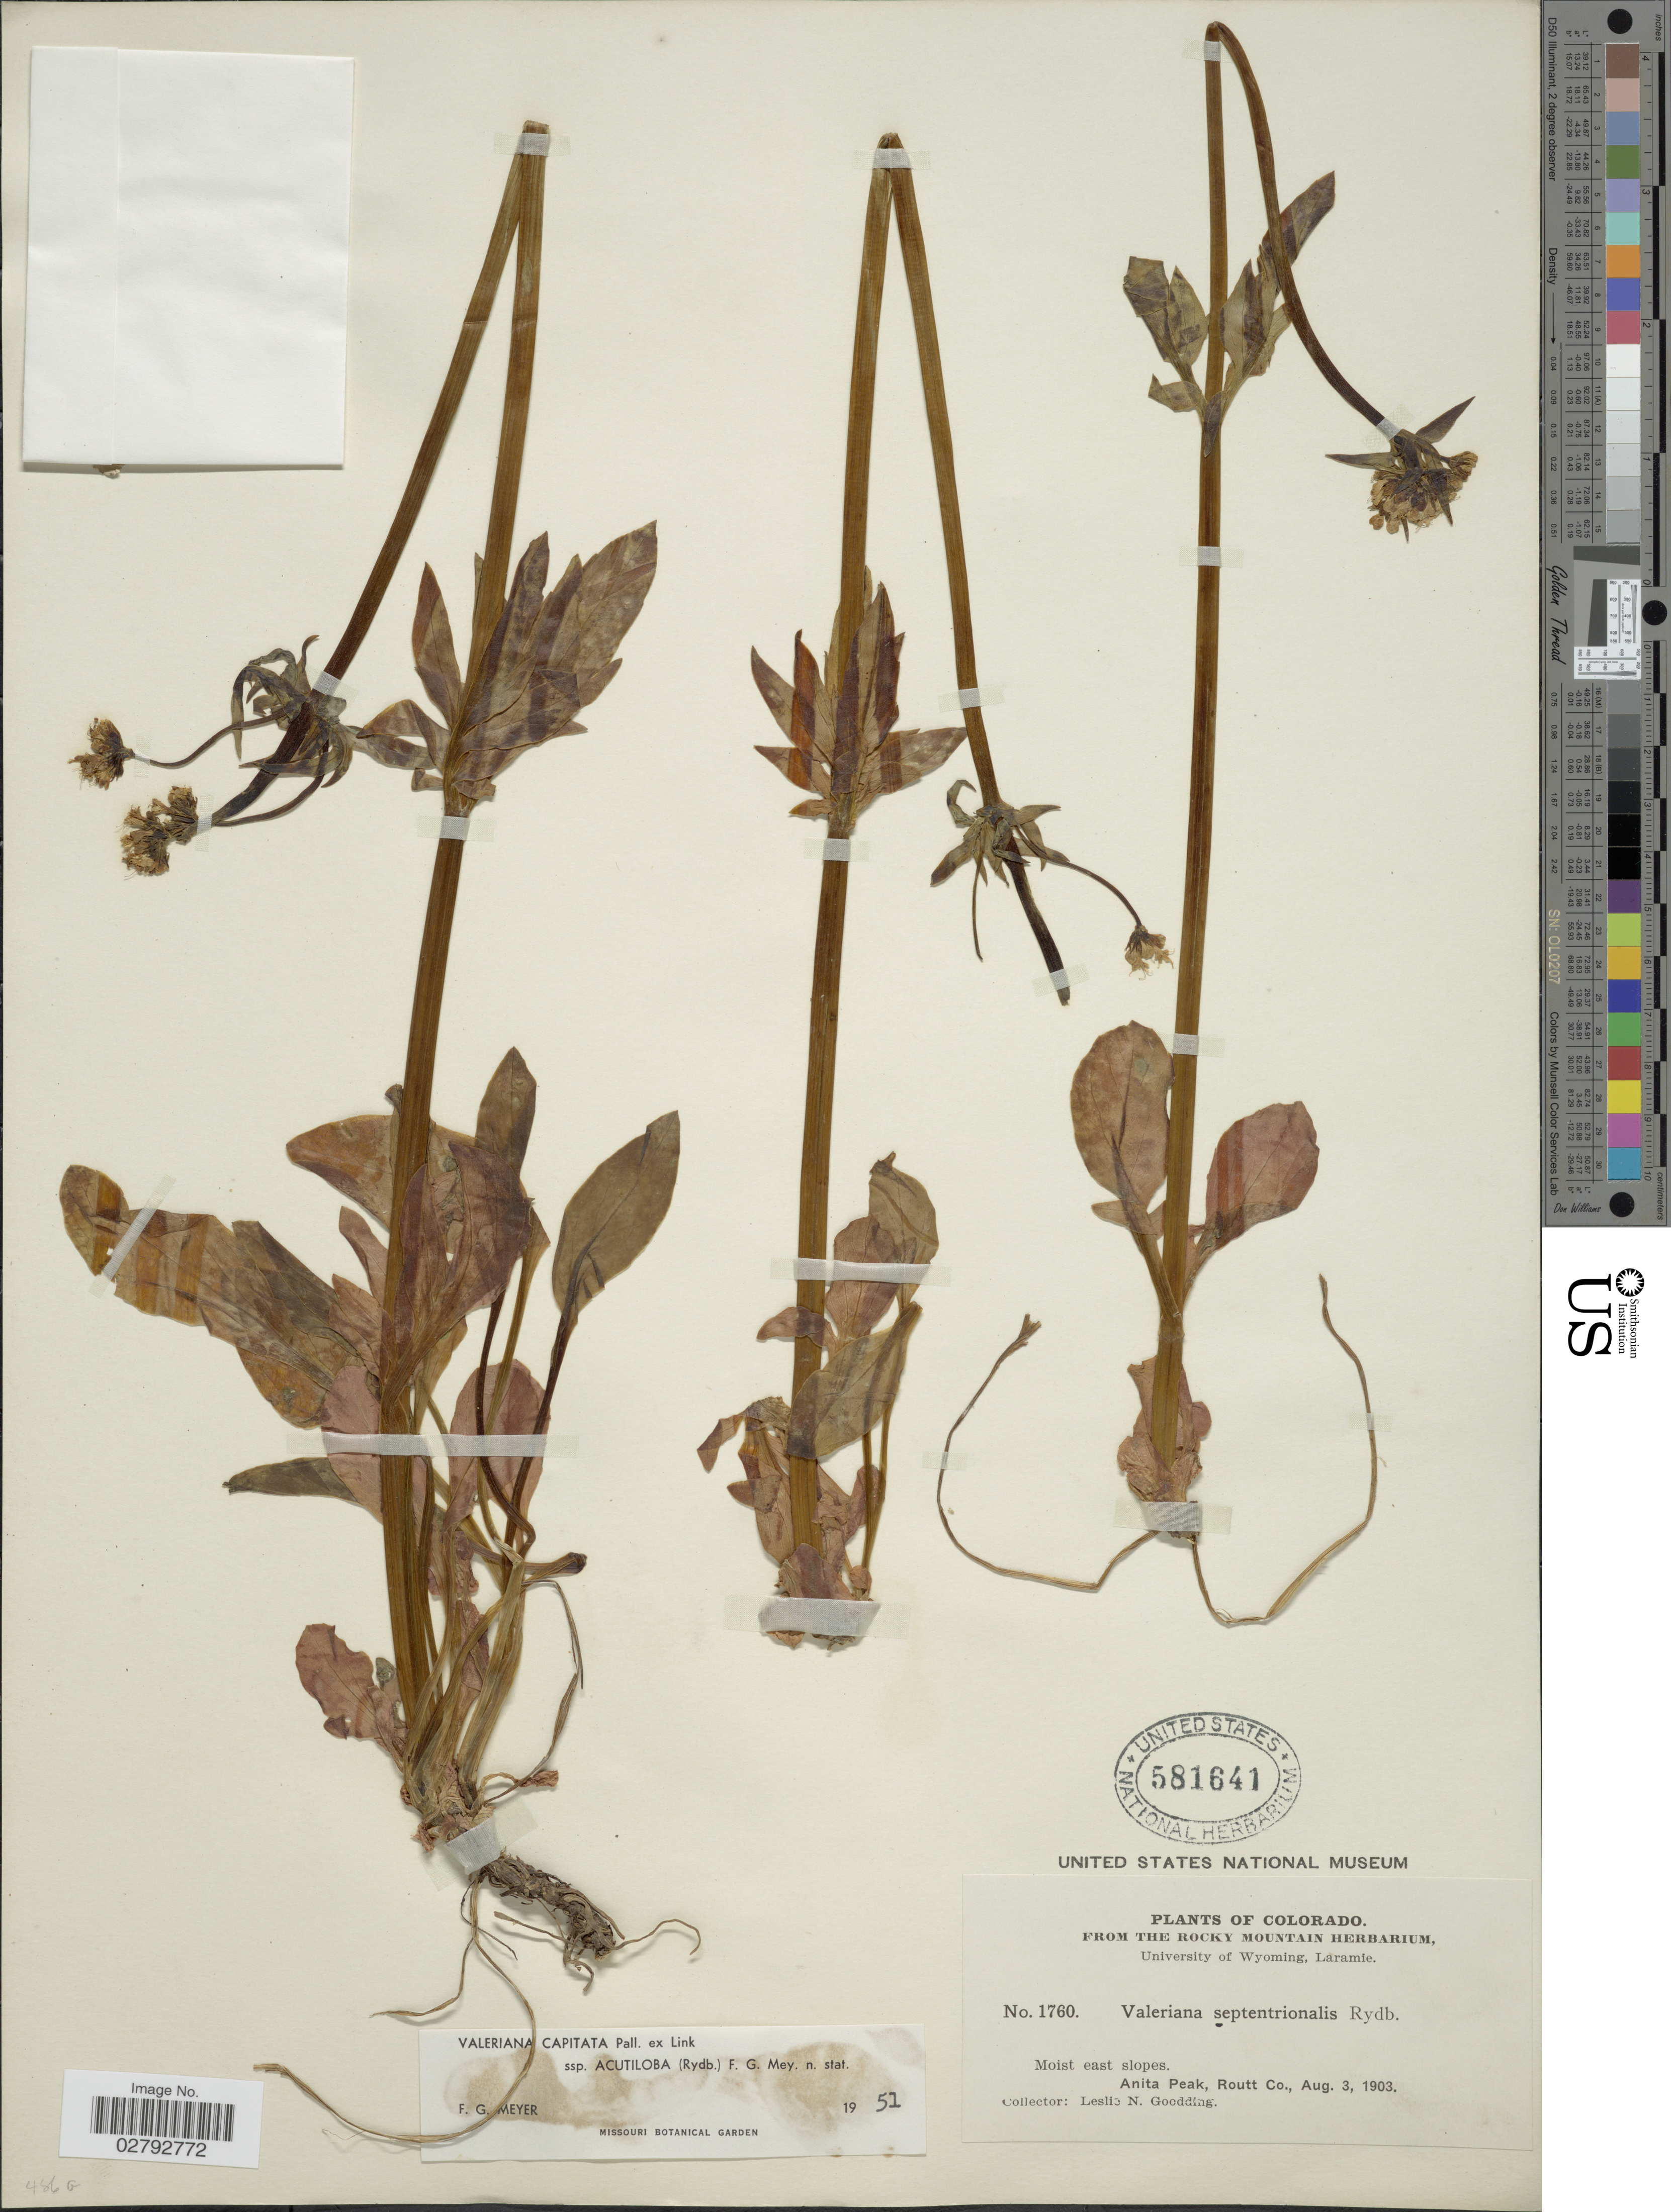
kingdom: Plantae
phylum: Tracheophyta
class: Magnoliopsida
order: Dipsacales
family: Caprifoliaceae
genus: Valeriana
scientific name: Valeriana capitata subsp. acutiloba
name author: Pall. ex Link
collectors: L. N. Goodding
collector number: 1760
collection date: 1903-08-03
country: United States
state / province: Colorado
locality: Anita Peak, Routt Co.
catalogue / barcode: US 581641